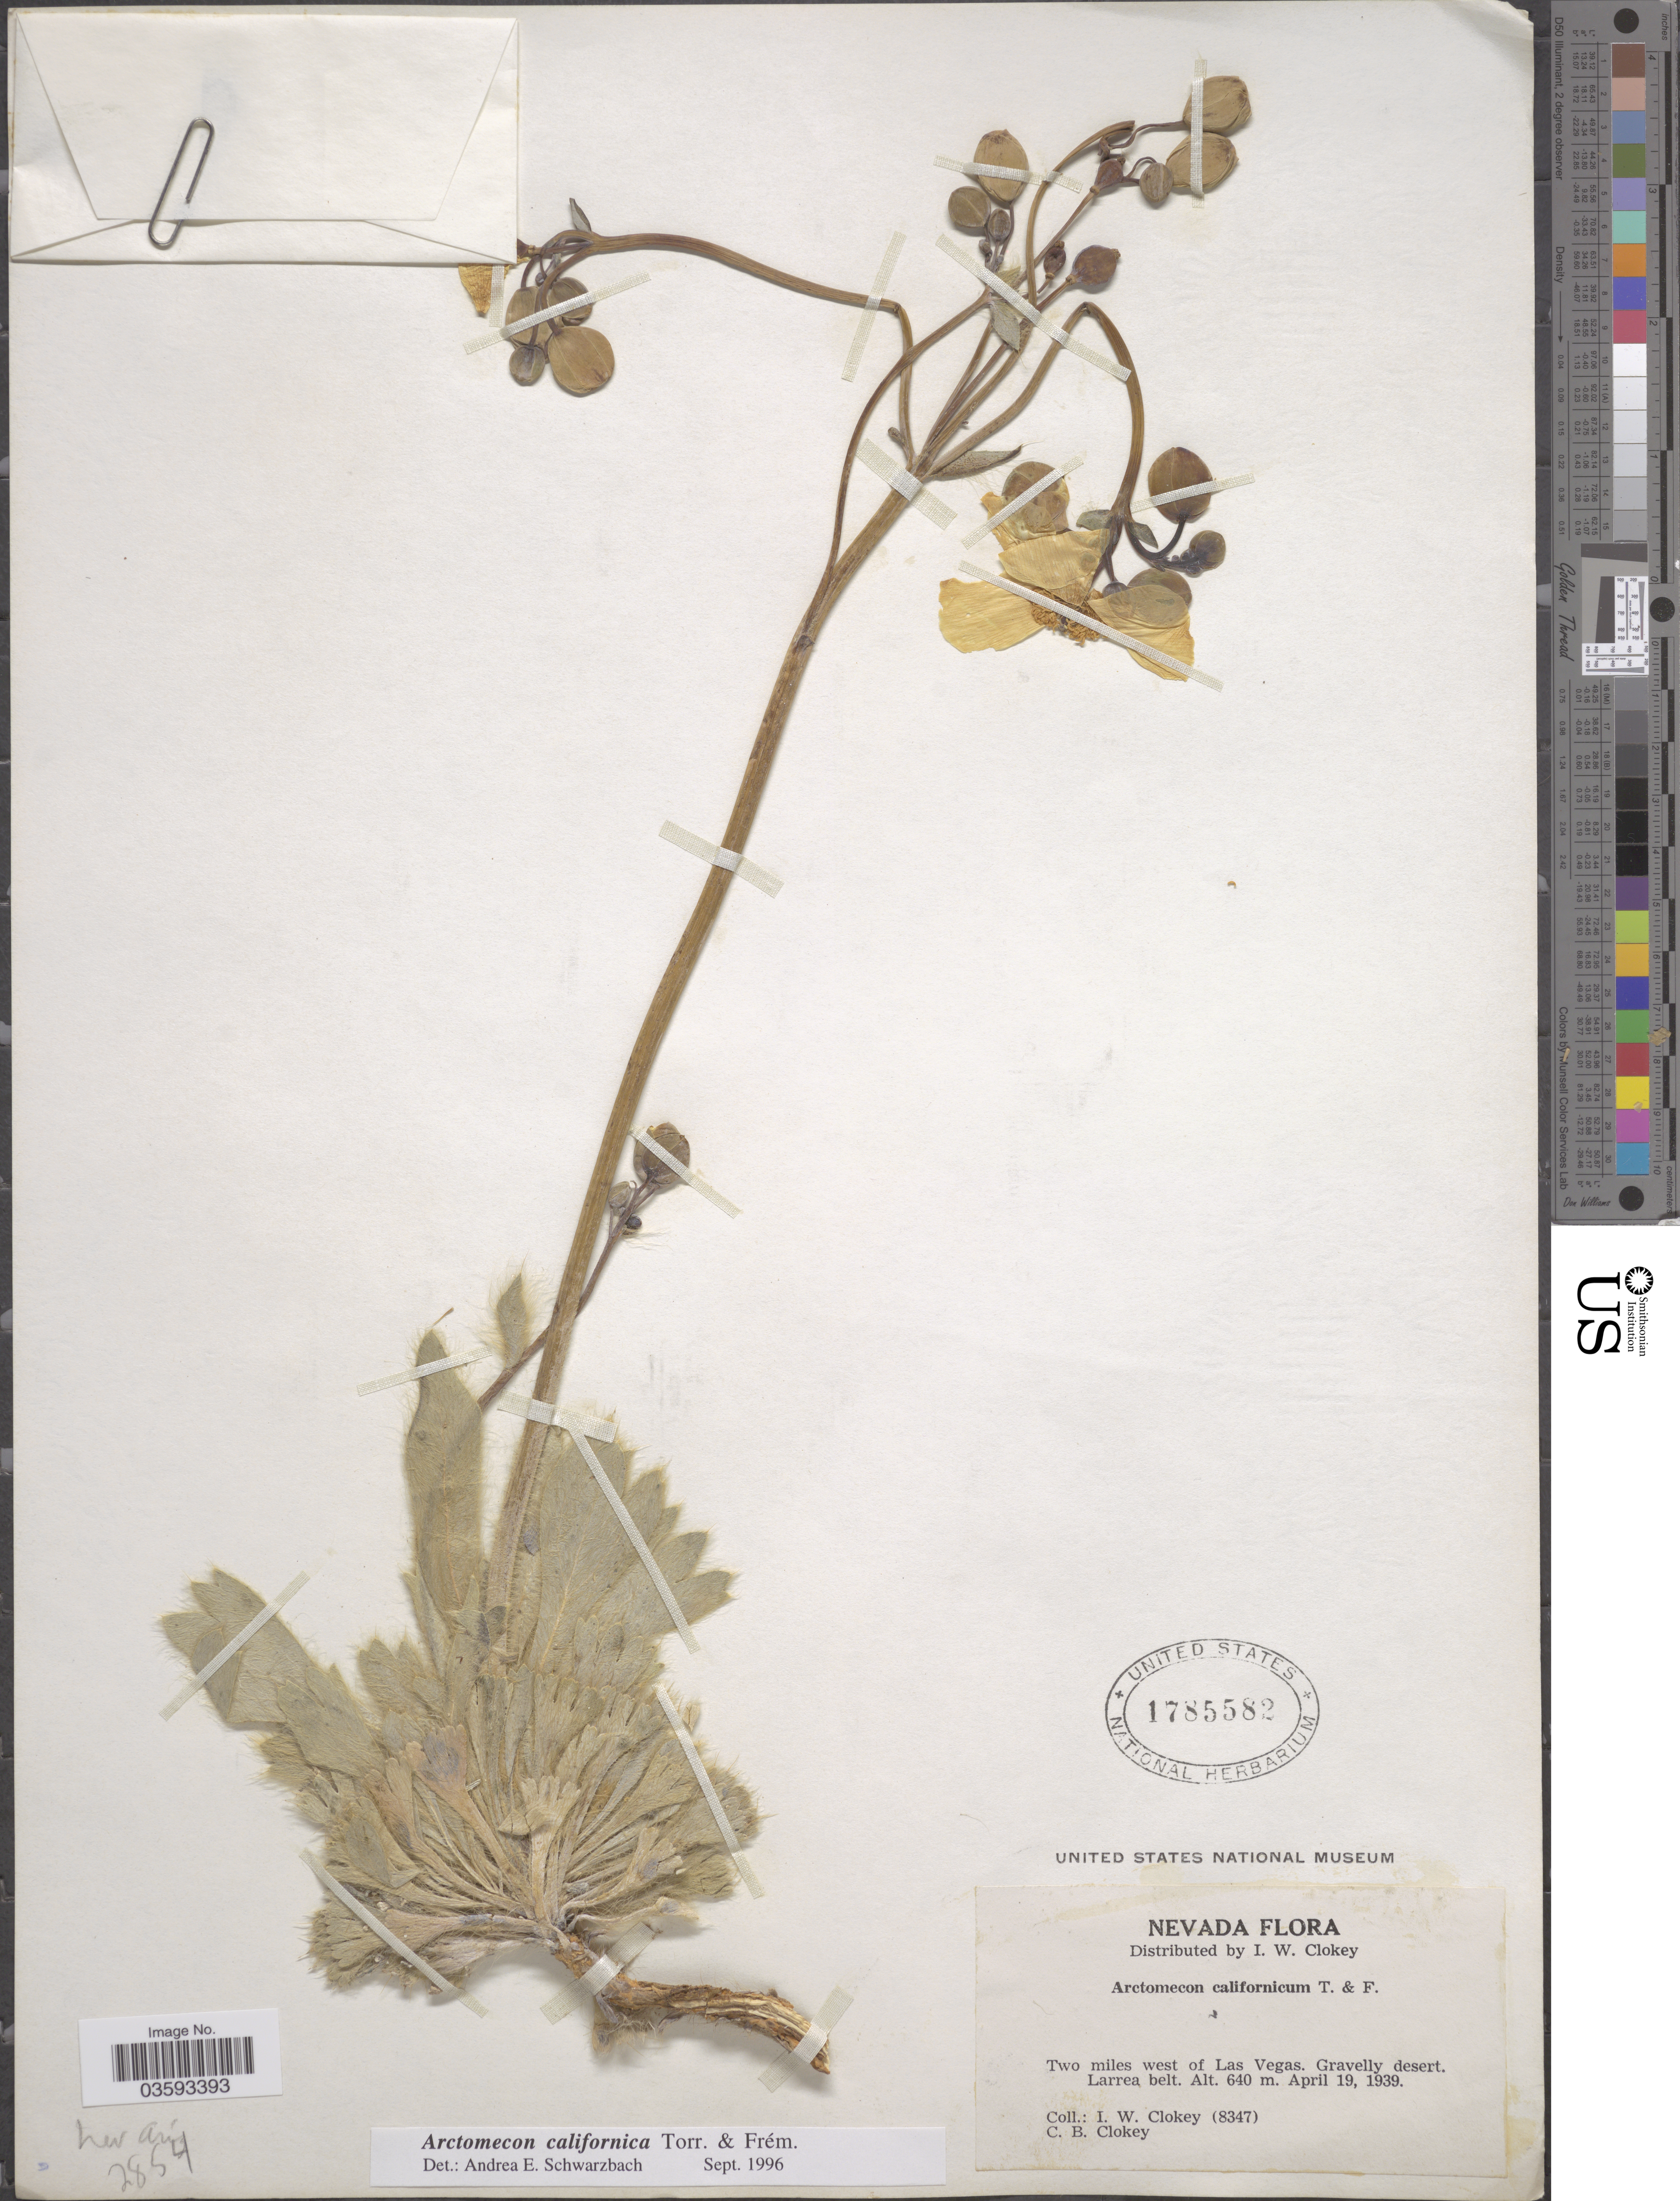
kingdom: Plantae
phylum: Tracheophyta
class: Magnoliopsida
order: Ranunculales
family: Papaveraceae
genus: Arctomecon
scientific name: Arctomecon californica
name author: Torr. & Frém.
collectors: I. W. Clokey & C. Clokey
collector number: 8347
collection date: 1939-04-19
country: United States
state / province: Nevada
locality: Two miles west of Las Vegas. Gravelly desert. Larrea belt.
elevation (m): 640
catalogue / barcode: US 1785582